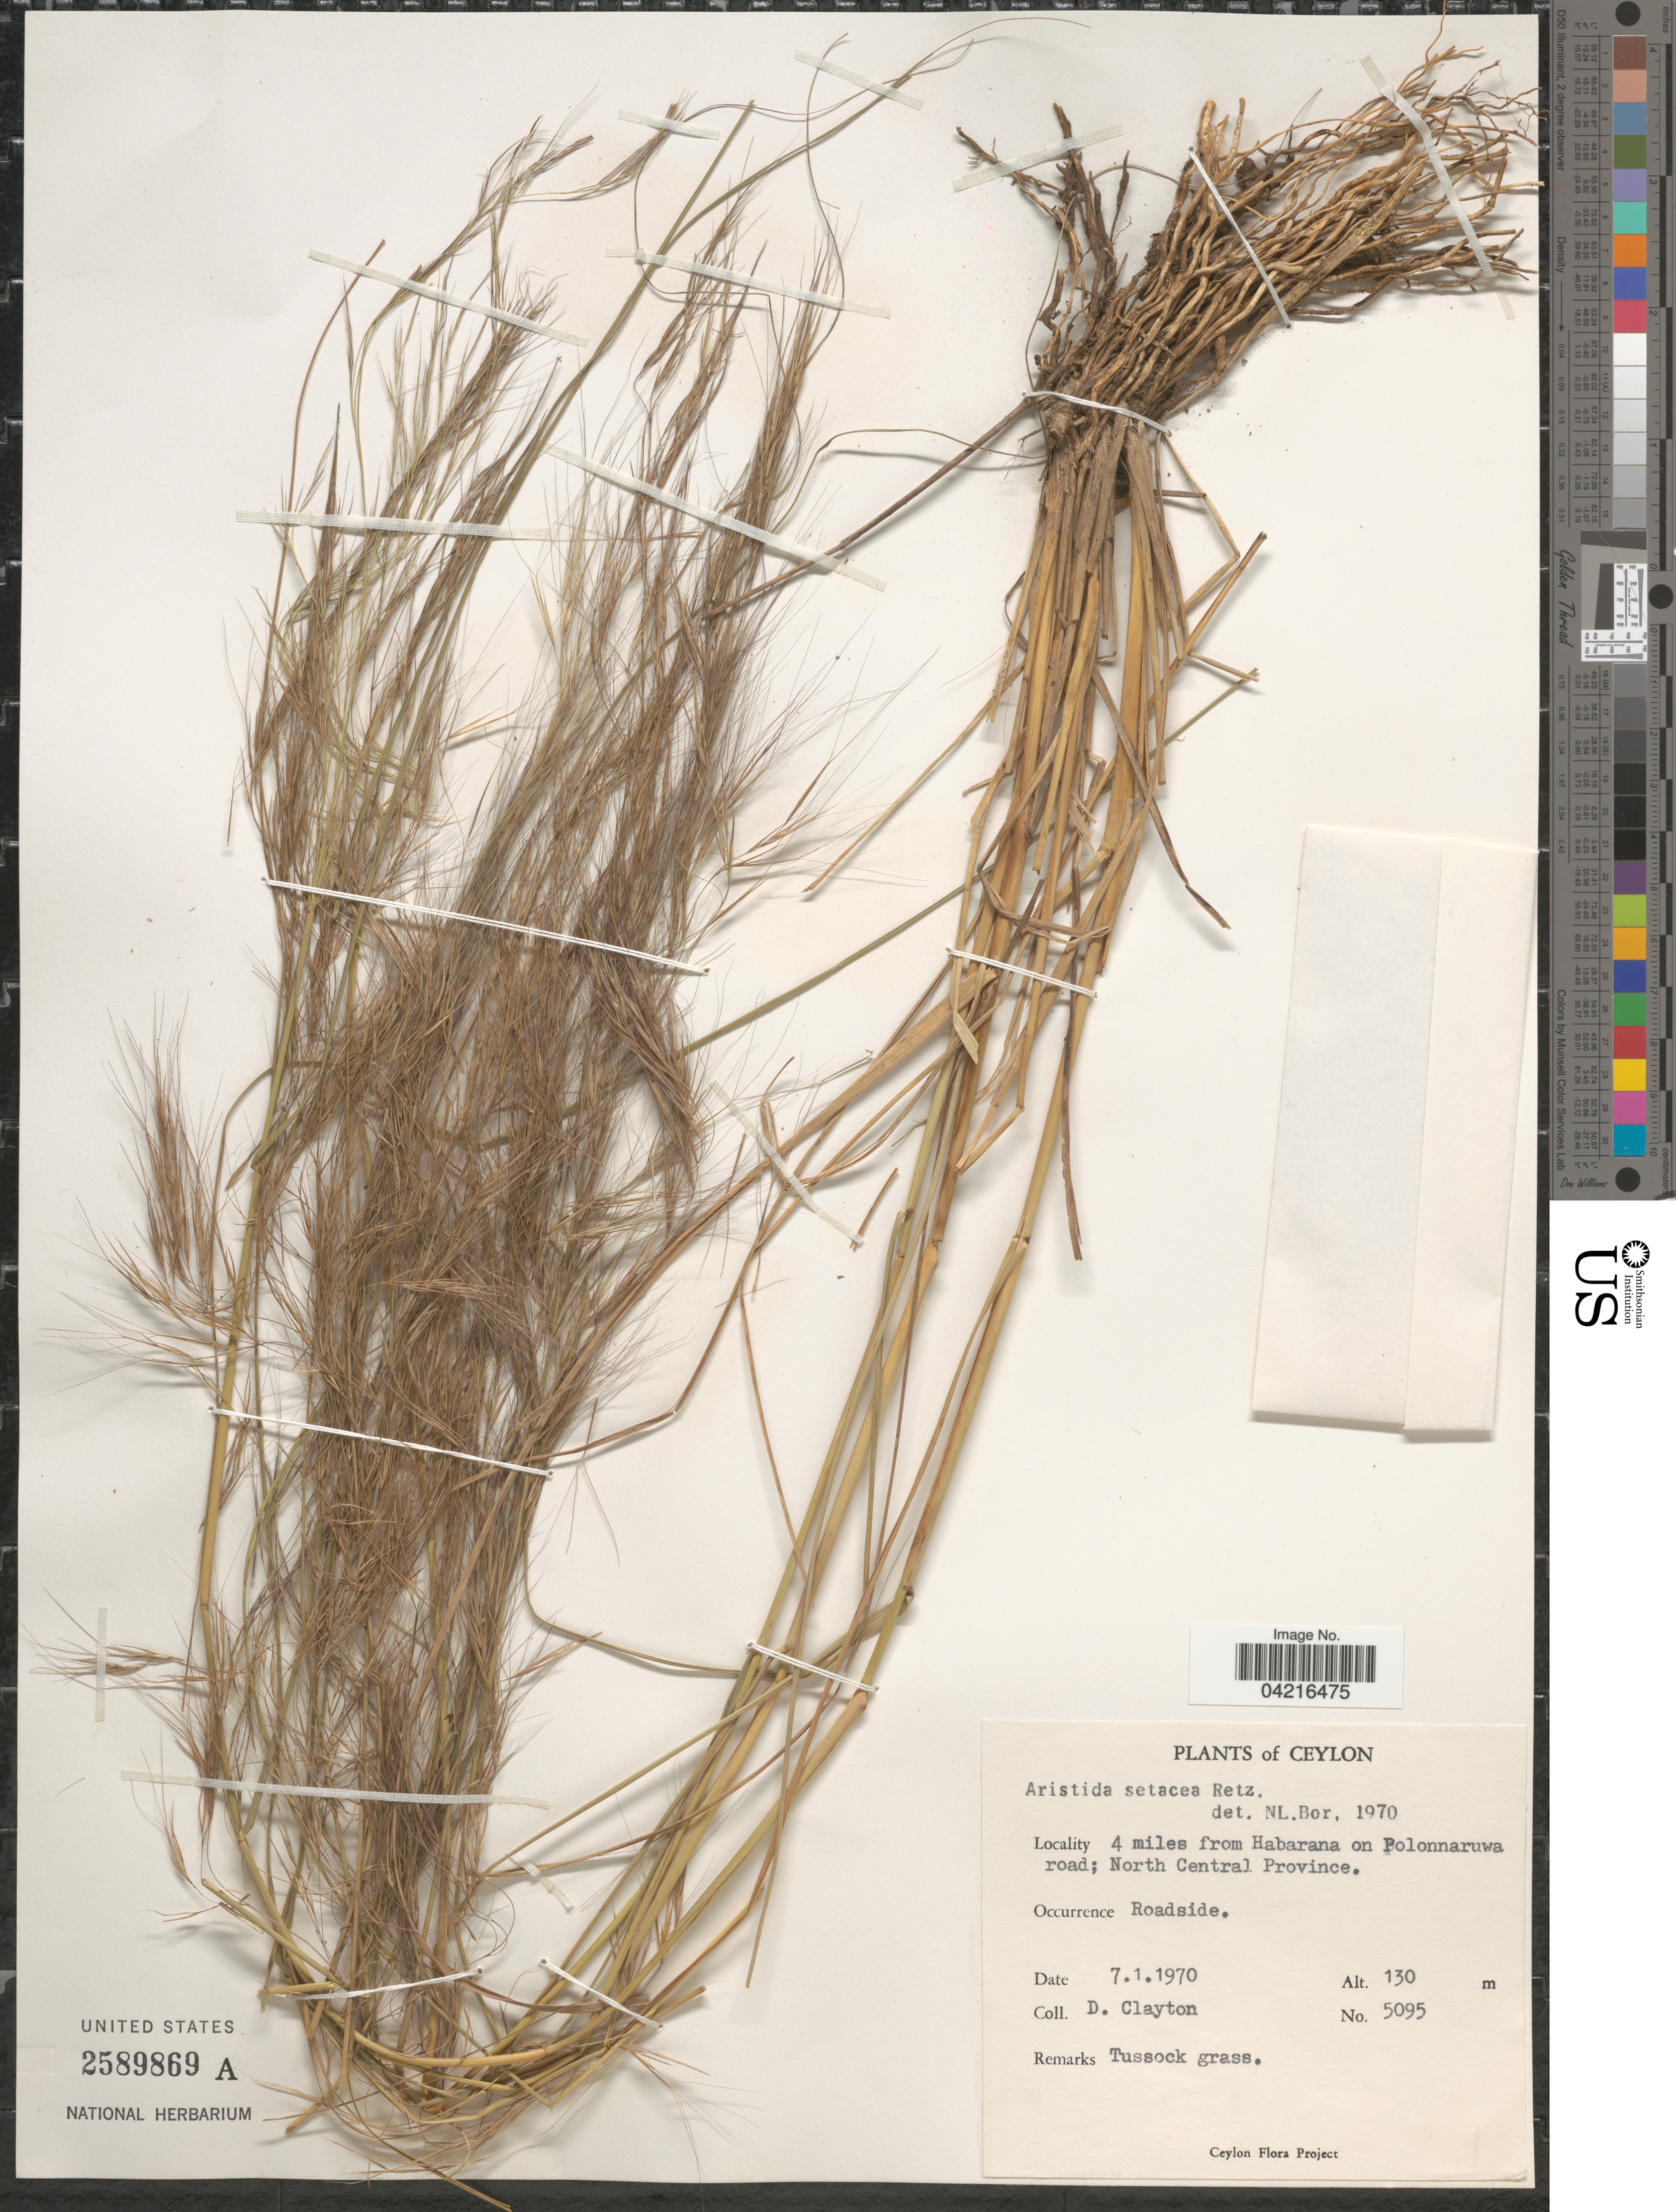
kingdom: Plantae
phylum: Tracheophyta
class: Liliopsida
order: Poales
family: Poaceae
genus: Aristida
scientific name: Aristida setacea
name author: Retz.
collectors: D. Clayton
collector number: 5095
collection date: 1970-01-07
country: Sri Lanka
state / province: North Central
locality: Ceylon. 4 miles from Habarana on Polonnaruwa road.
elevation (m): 130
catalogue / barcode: US 2589869A